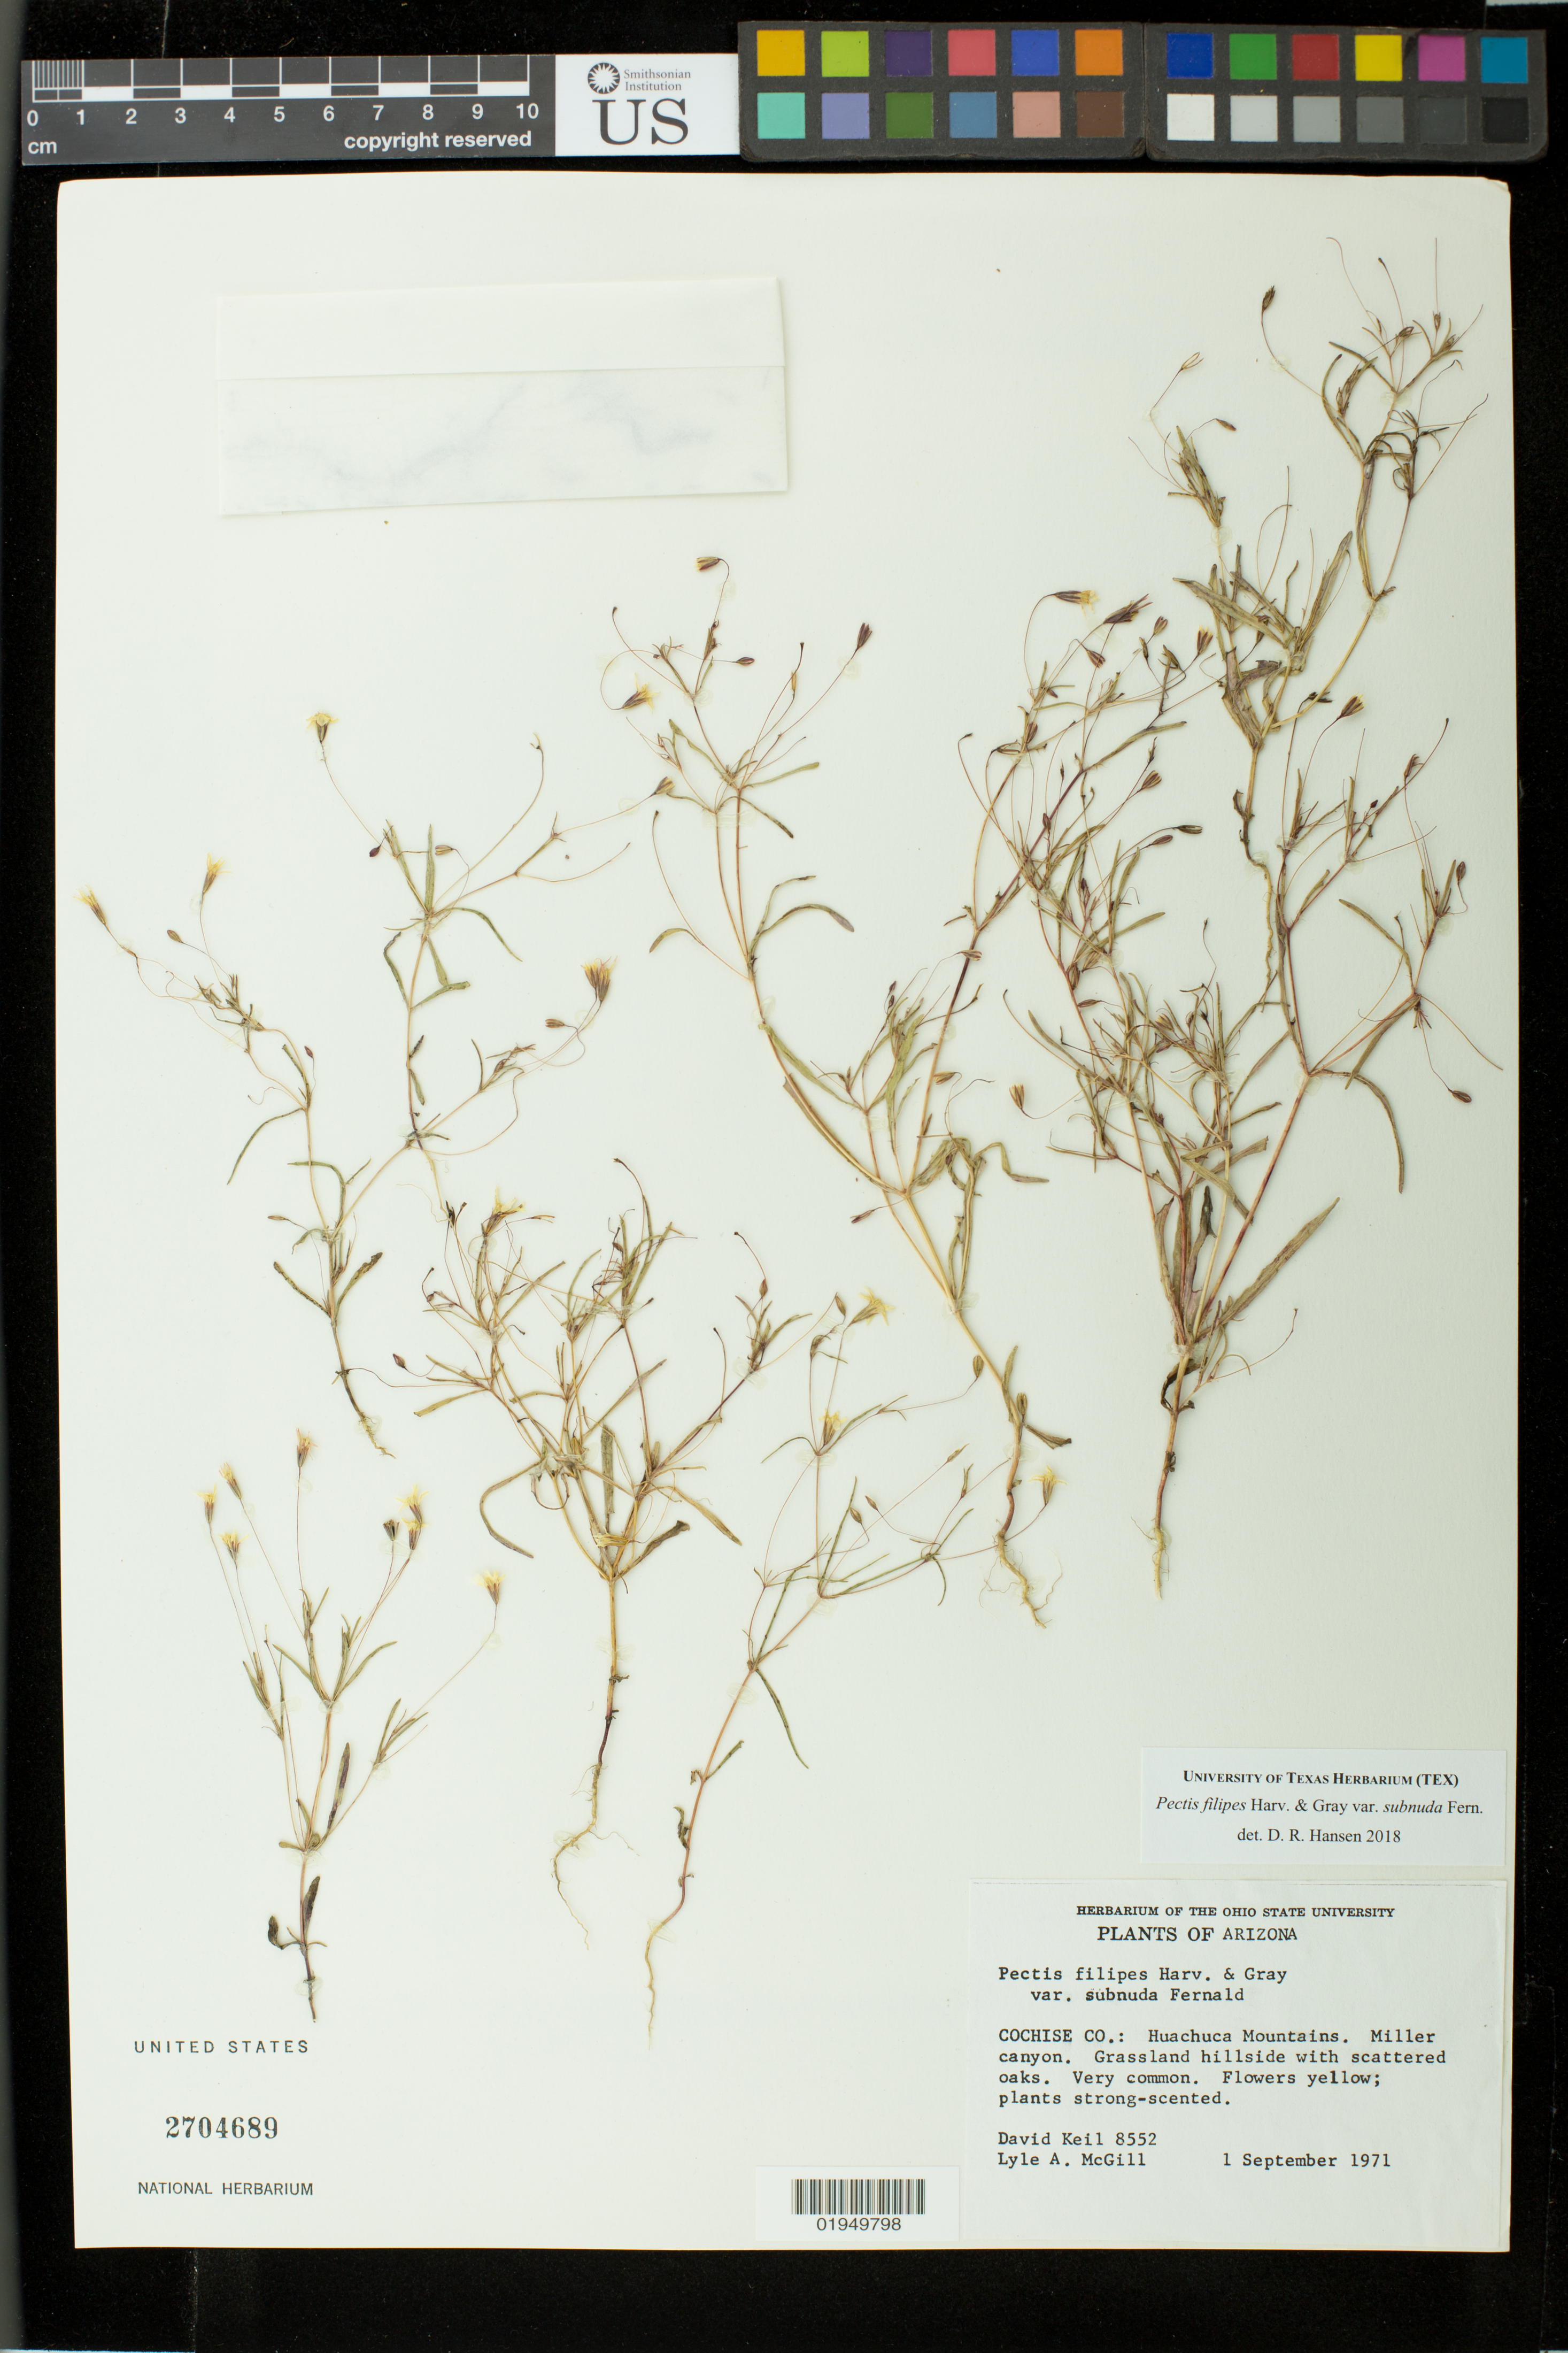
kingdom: Plantae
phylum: Tracheophyta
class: Magnoliopsida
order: Asterales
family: Asteraceae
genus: Pectis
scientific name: Pectis filipes var. subnuda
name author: Fernald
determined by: Hansen, D. R.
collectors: D. J. Keil & L. McGill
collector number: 8552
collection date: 1971-09-01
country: United States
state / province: Arizona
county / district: Cochise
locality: Huachuca Mountains. Miller Canyon.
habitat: Grassland hillside with scattered oaks. Very common.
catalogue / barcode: US 2704689